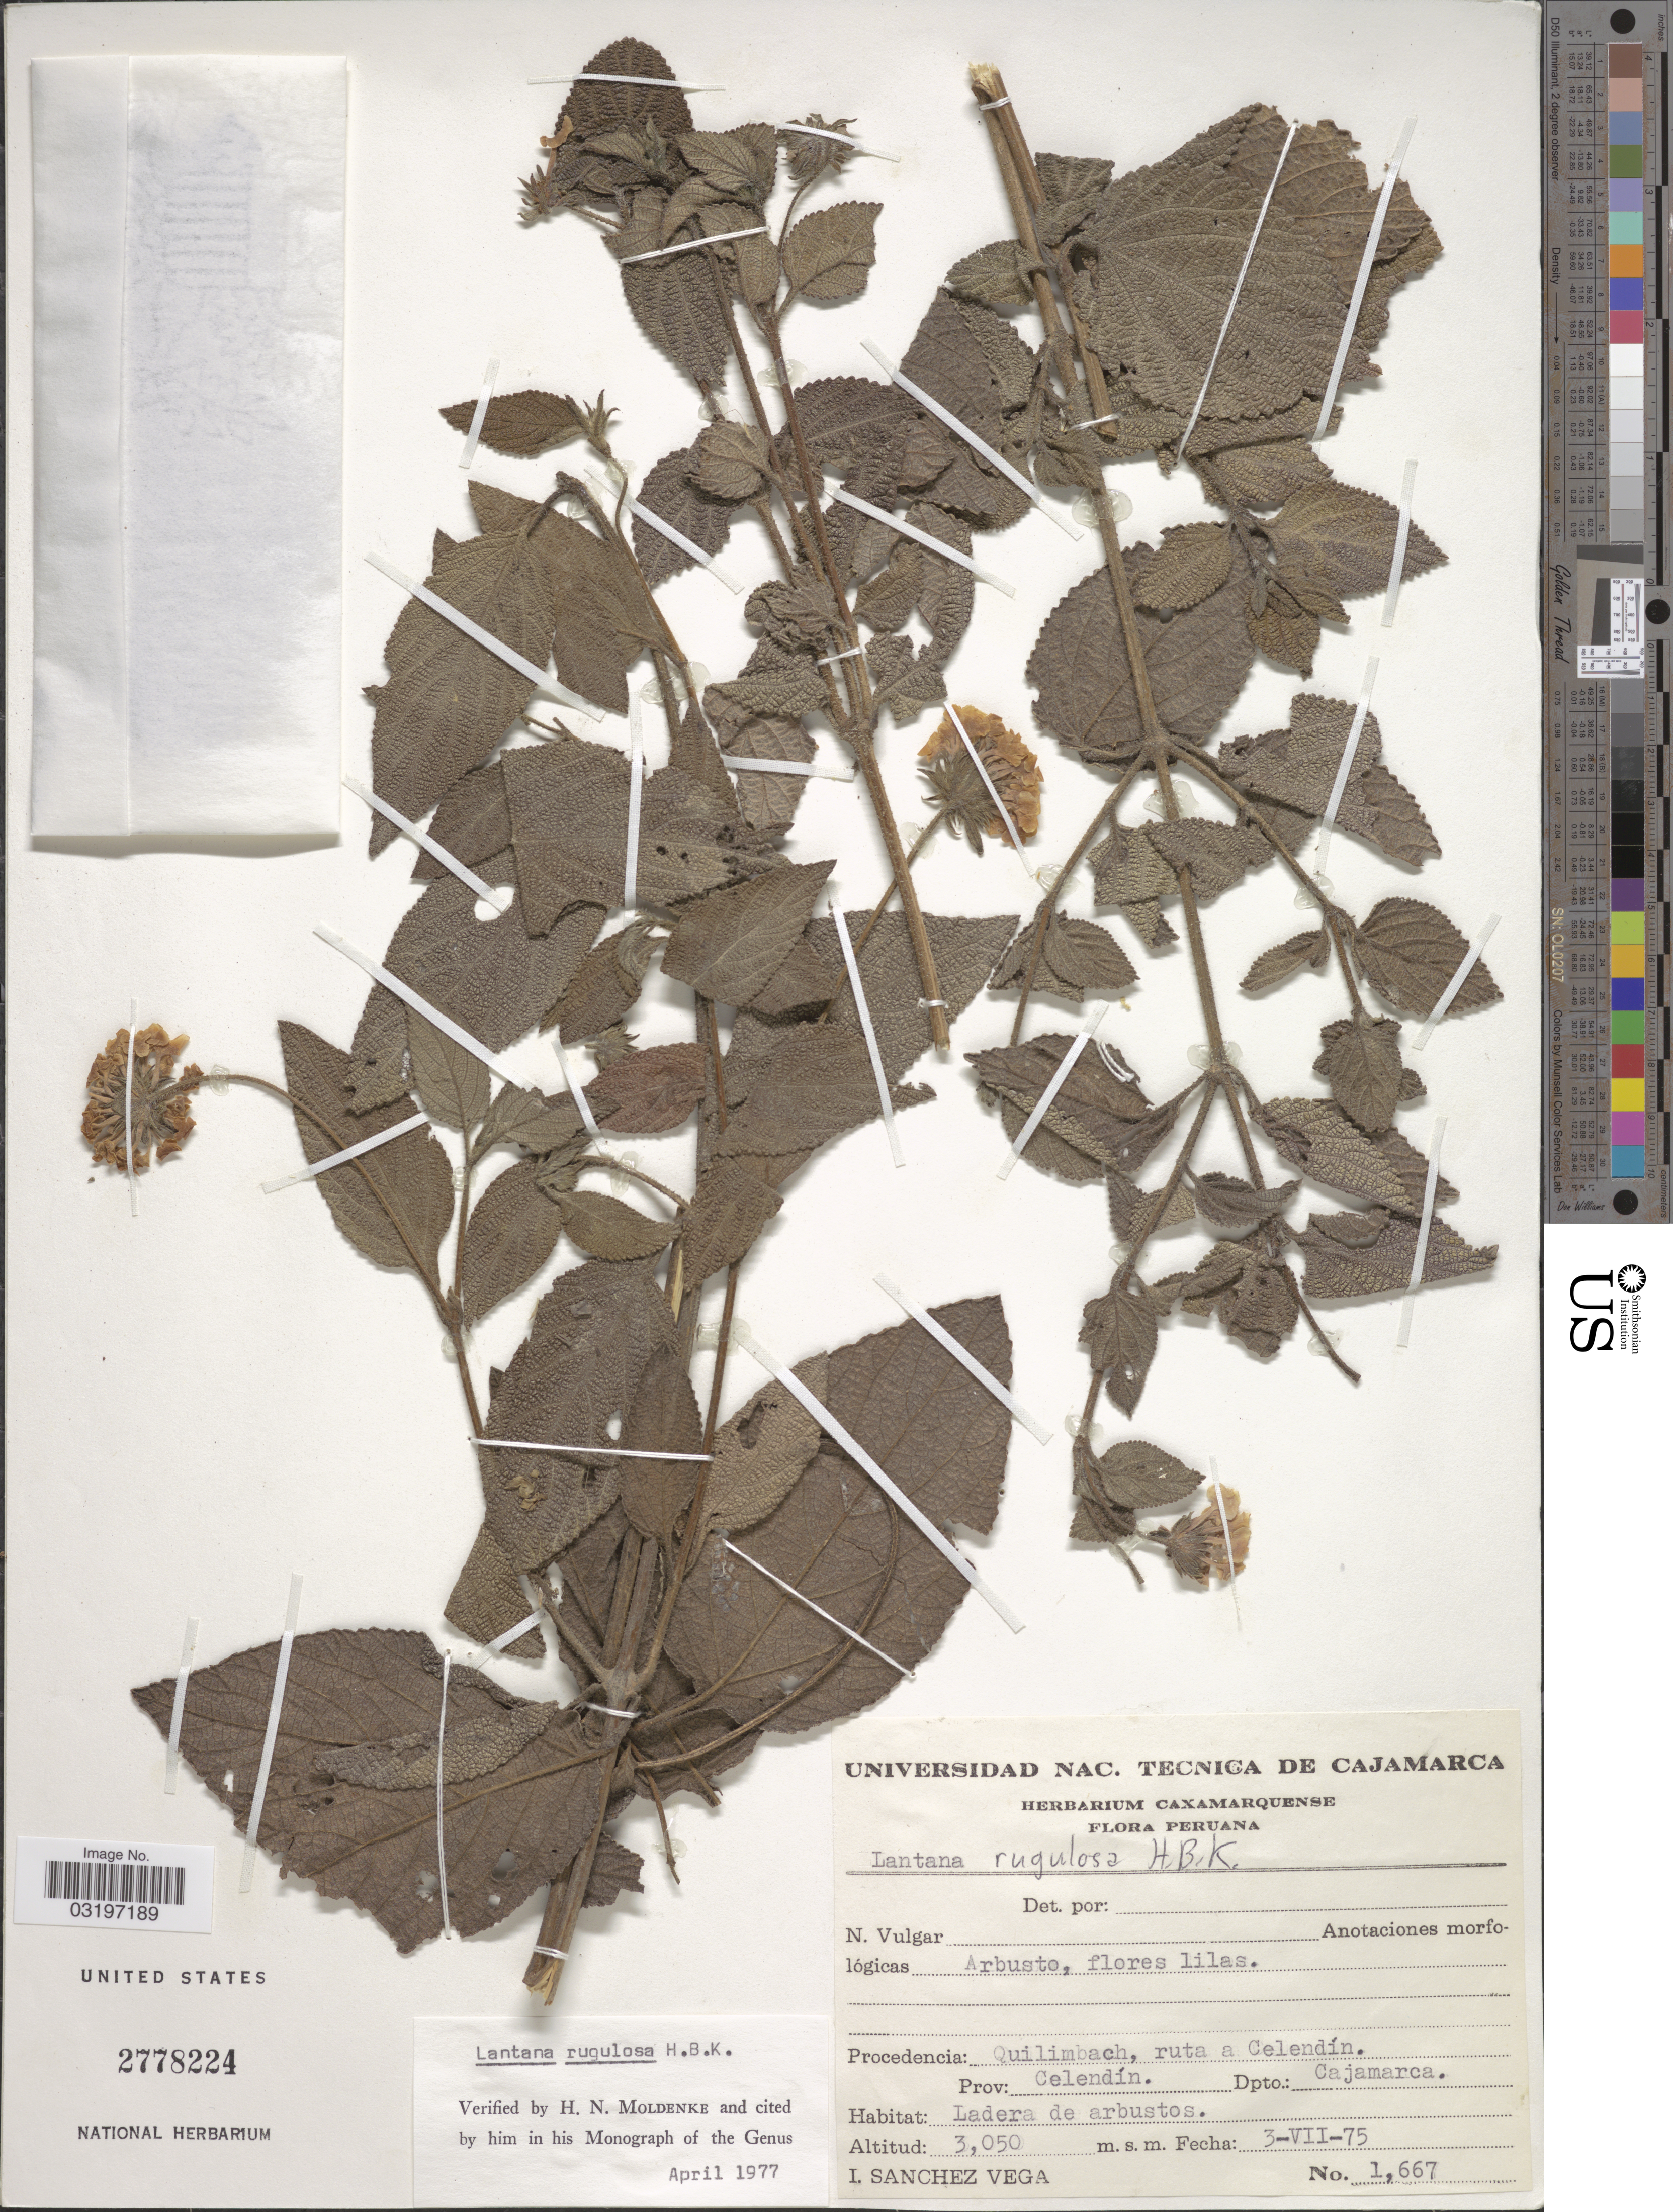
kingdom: Plantae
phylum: Tracheophyta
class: Magnoliopsida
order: Lamiales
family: Verbenaceae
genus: Lantana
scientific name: Lantana rugulosa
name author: Kunth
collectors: I. Sánchez Vega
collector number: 1667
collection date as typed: Transcribed d/m/y: 3/7/75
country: Peru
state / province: Cajamarca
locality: Quilimbach, ruta a Celendín. Prov: Celendín, Dpto. Cajamarca.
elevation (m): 3050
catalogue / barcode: US 2778224